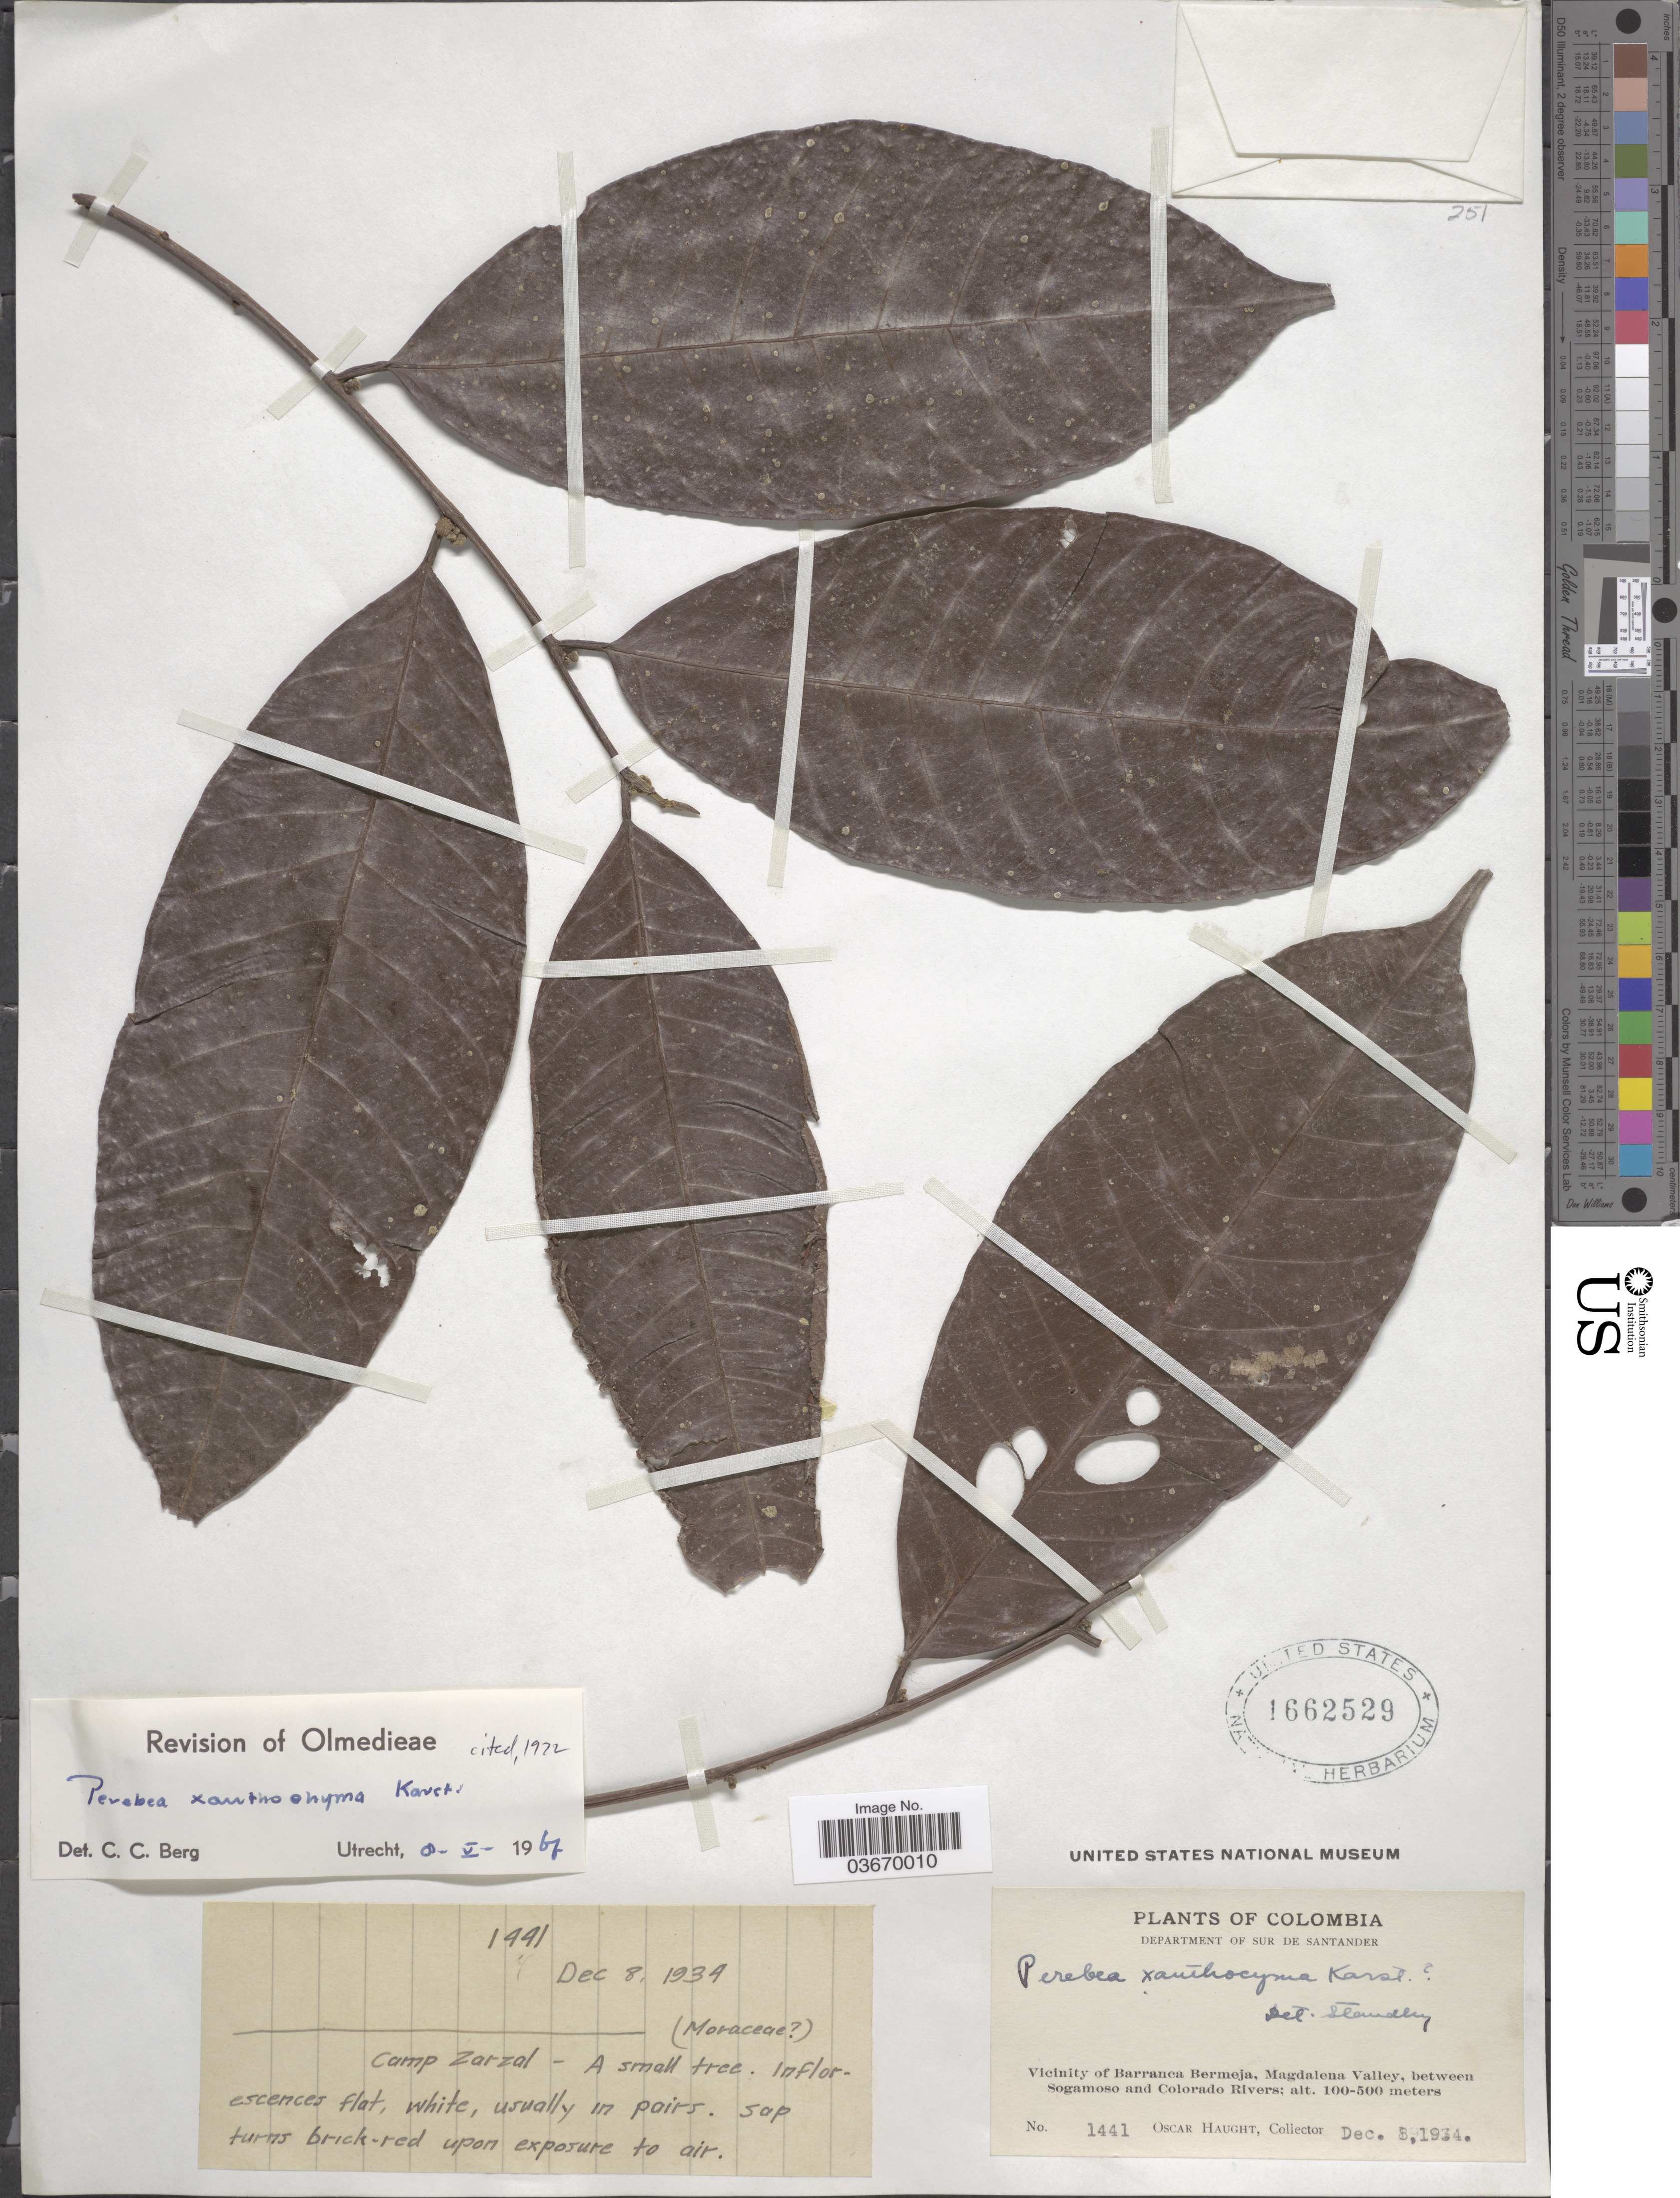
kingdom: Plantae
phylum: Tracheophyta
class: Magnoliopsida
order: Rosales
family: Moraceae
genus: Perebea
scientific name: Perebea xanthochyma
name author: H. Karst.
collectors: O. L. Haught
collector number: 1441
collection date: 1934-12-08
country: Colombia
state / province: Santander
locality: Department of Sur de Santander. Vicinity of Barranca Bermeja, Magdalena Valley, between Sogamoso and Colorado Rivers. Camp Zarzal.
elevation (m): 100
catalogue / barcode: US 1662529